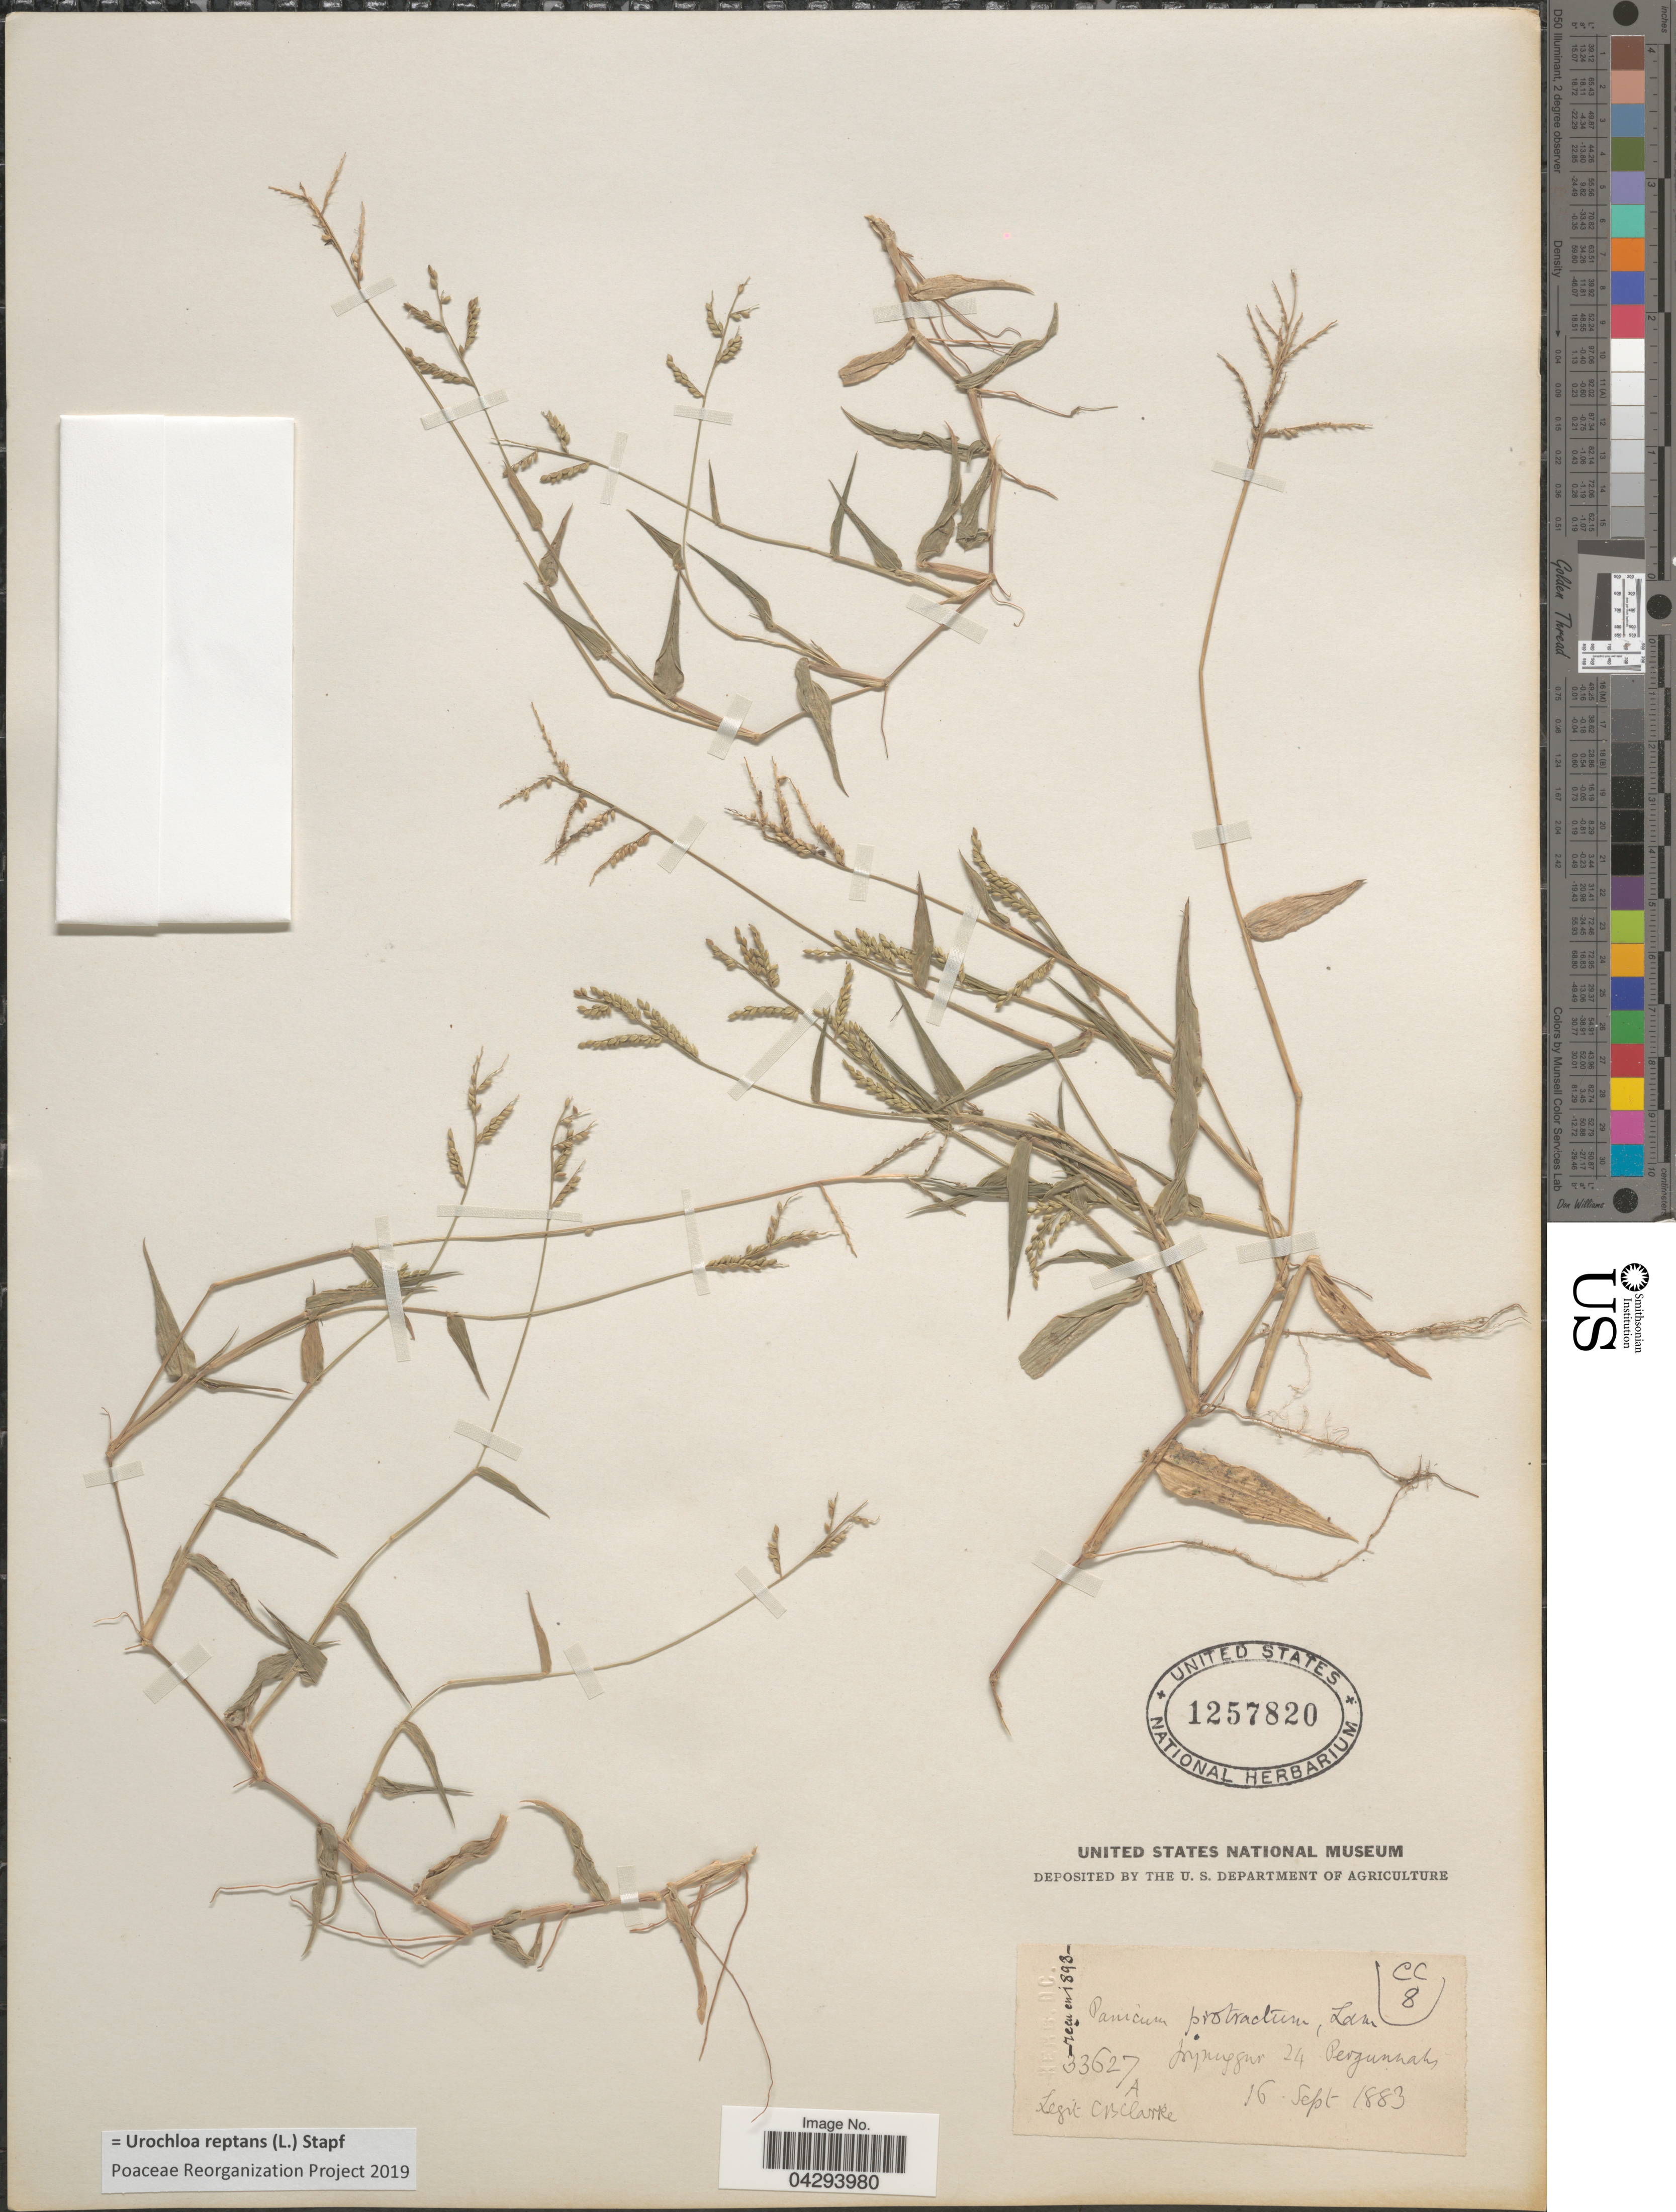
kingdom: Plantae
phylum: Tracheophyta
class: Liliopsida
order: Poales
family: Poaceae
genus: Urochloa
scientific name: Urochloa reptans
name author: (L.) Stapf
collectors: C. B. Clarke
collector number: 33627A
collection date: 1883-09-16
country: India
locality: Joynuggur 24 Pergunnah.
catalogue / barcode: US 1257820